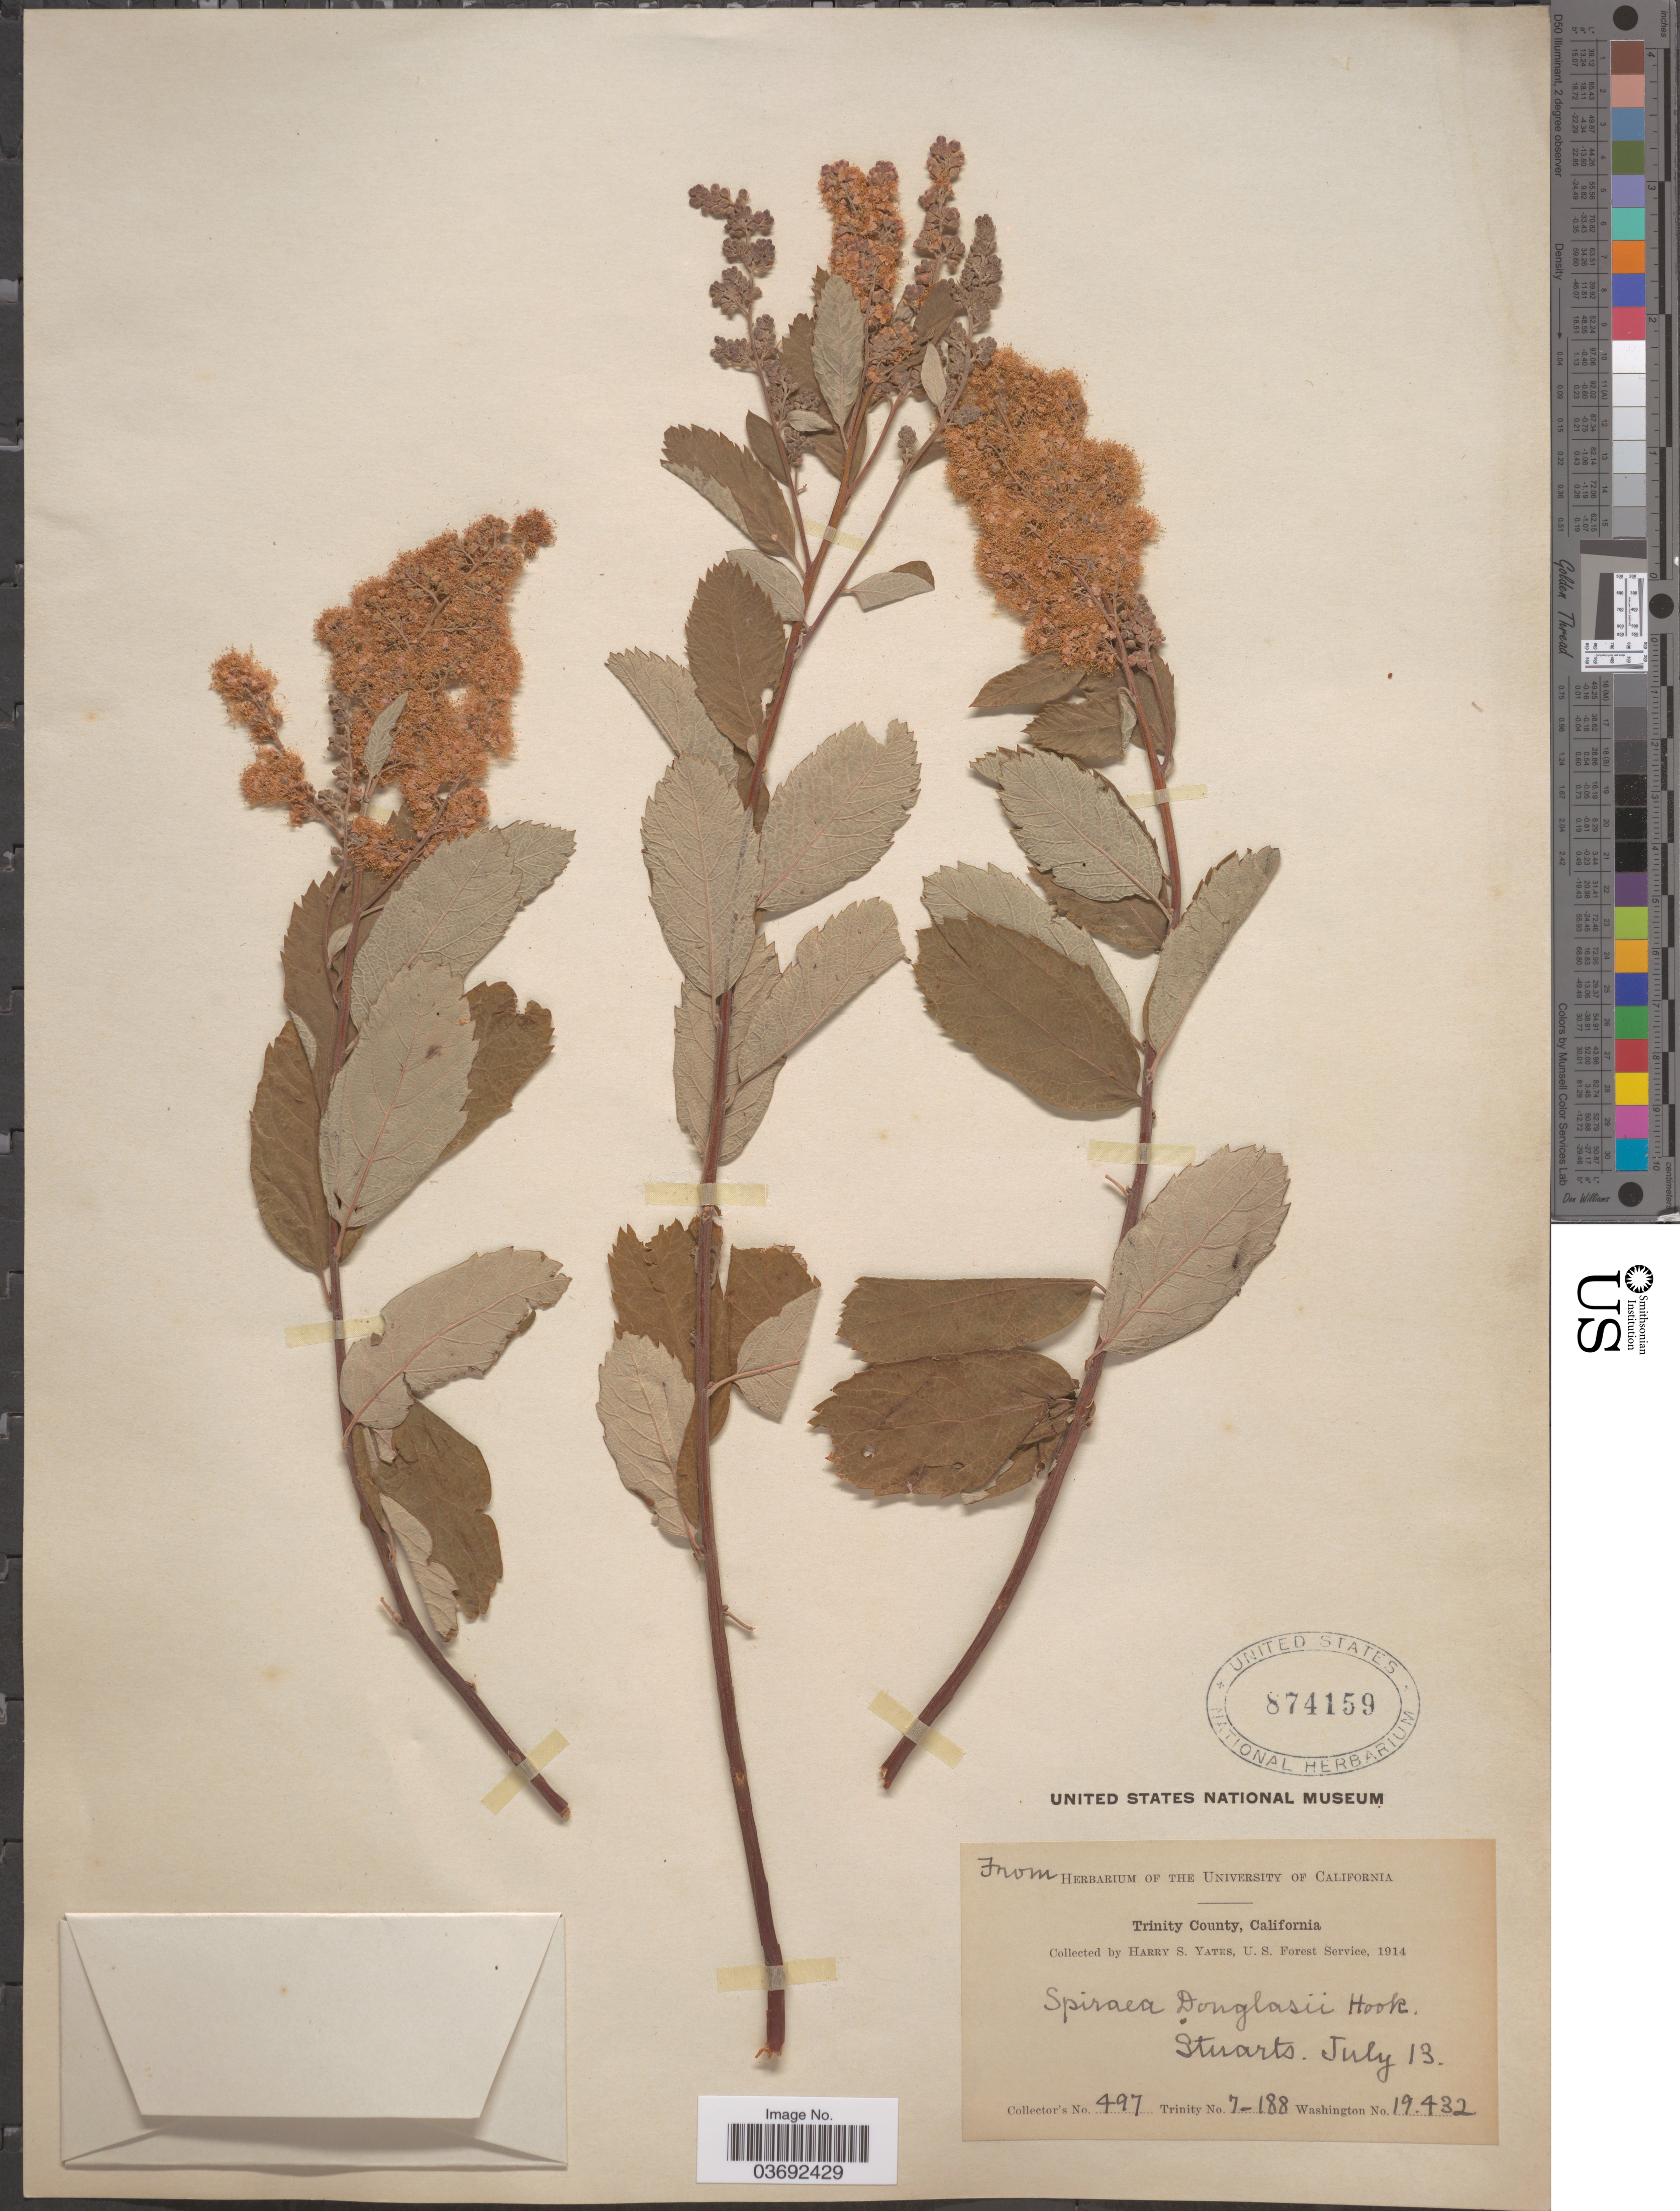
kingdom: Plantae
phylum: Tracheophyta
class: Magnoliopsida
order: Rosales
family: Rosaceae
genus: Spiraea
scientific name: Spiraea douglasii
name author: Hook.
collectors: H. S. Yates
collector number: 497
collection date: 1914-07-13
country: United States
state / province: California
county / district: Trinity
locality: Trinity County. Stuarts.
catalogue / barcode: US 874159